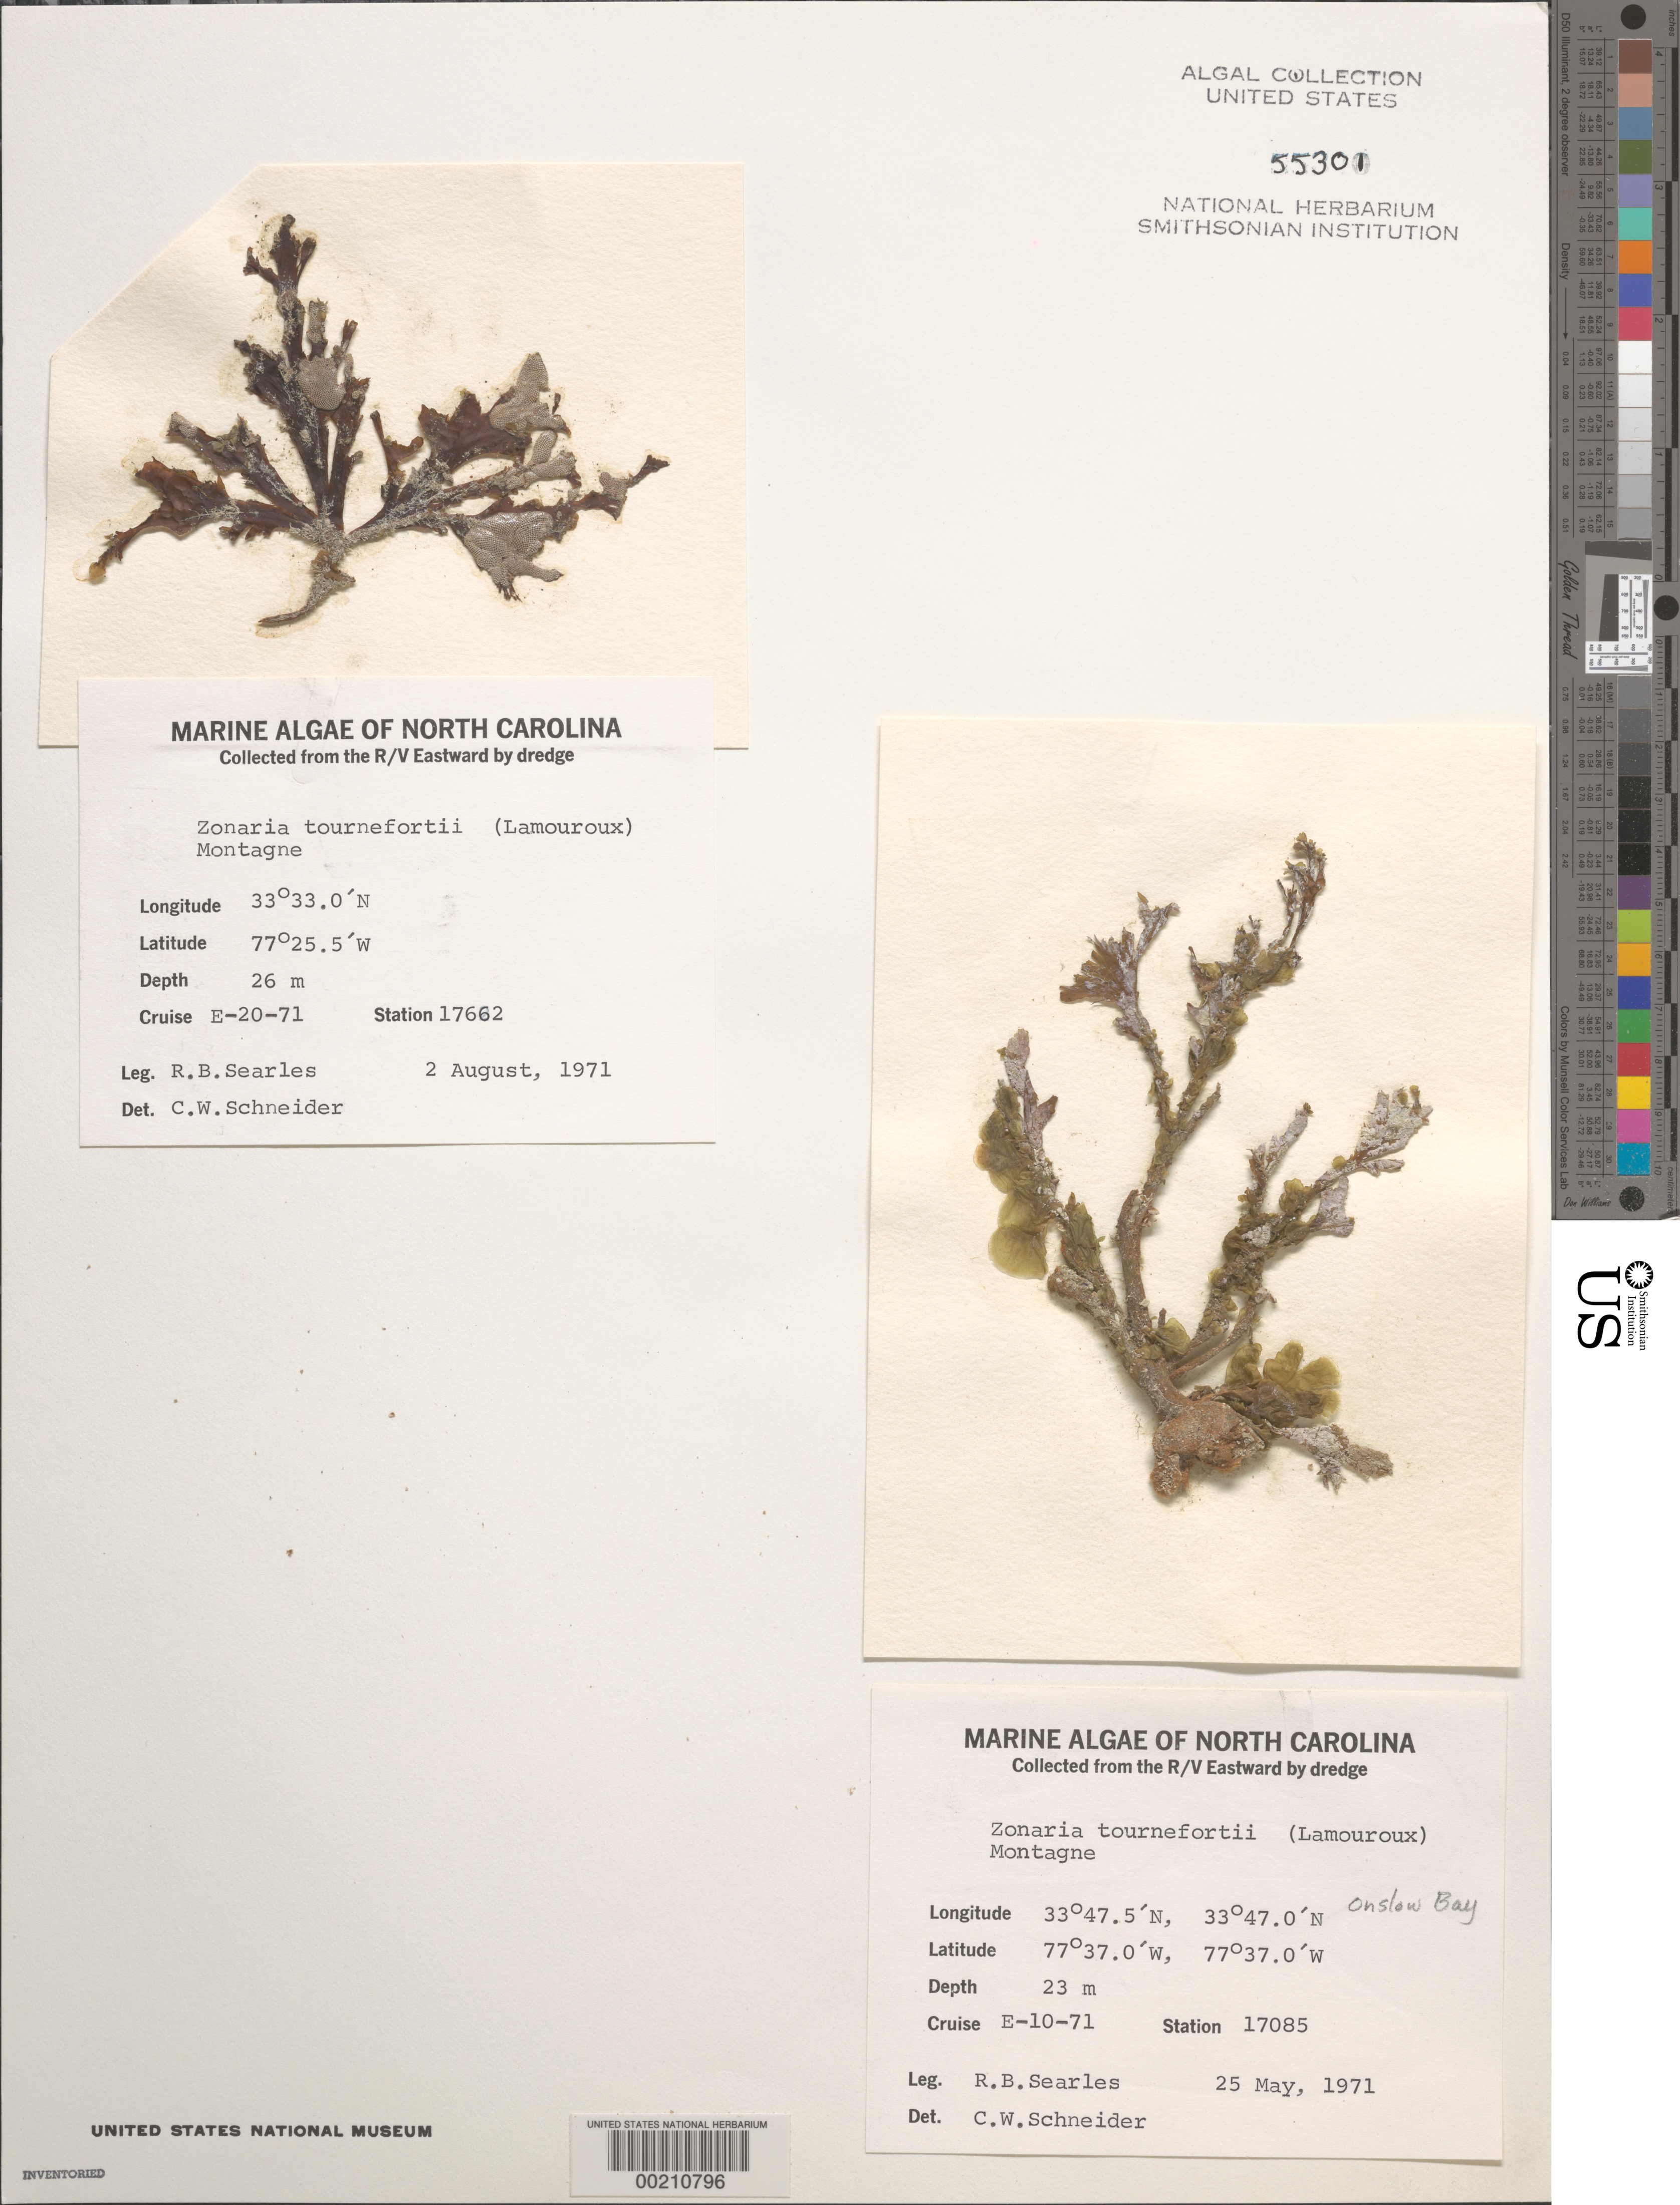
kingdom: Chromista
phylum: Ochrophyta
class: Phaeophyceae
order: Dictyotales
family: Dictyotaceae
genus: Zonaria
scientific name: Zonaria tournefortii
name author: (J.V.Lamouroux) Mont.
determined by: Schneider, C. W.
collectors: R. Searles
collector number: Station 17085 & Station 17662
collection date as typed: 25 May 1971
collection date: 1971-05-25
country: United States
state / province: North Carolina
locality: Onslow Bay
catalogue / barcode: US 55301